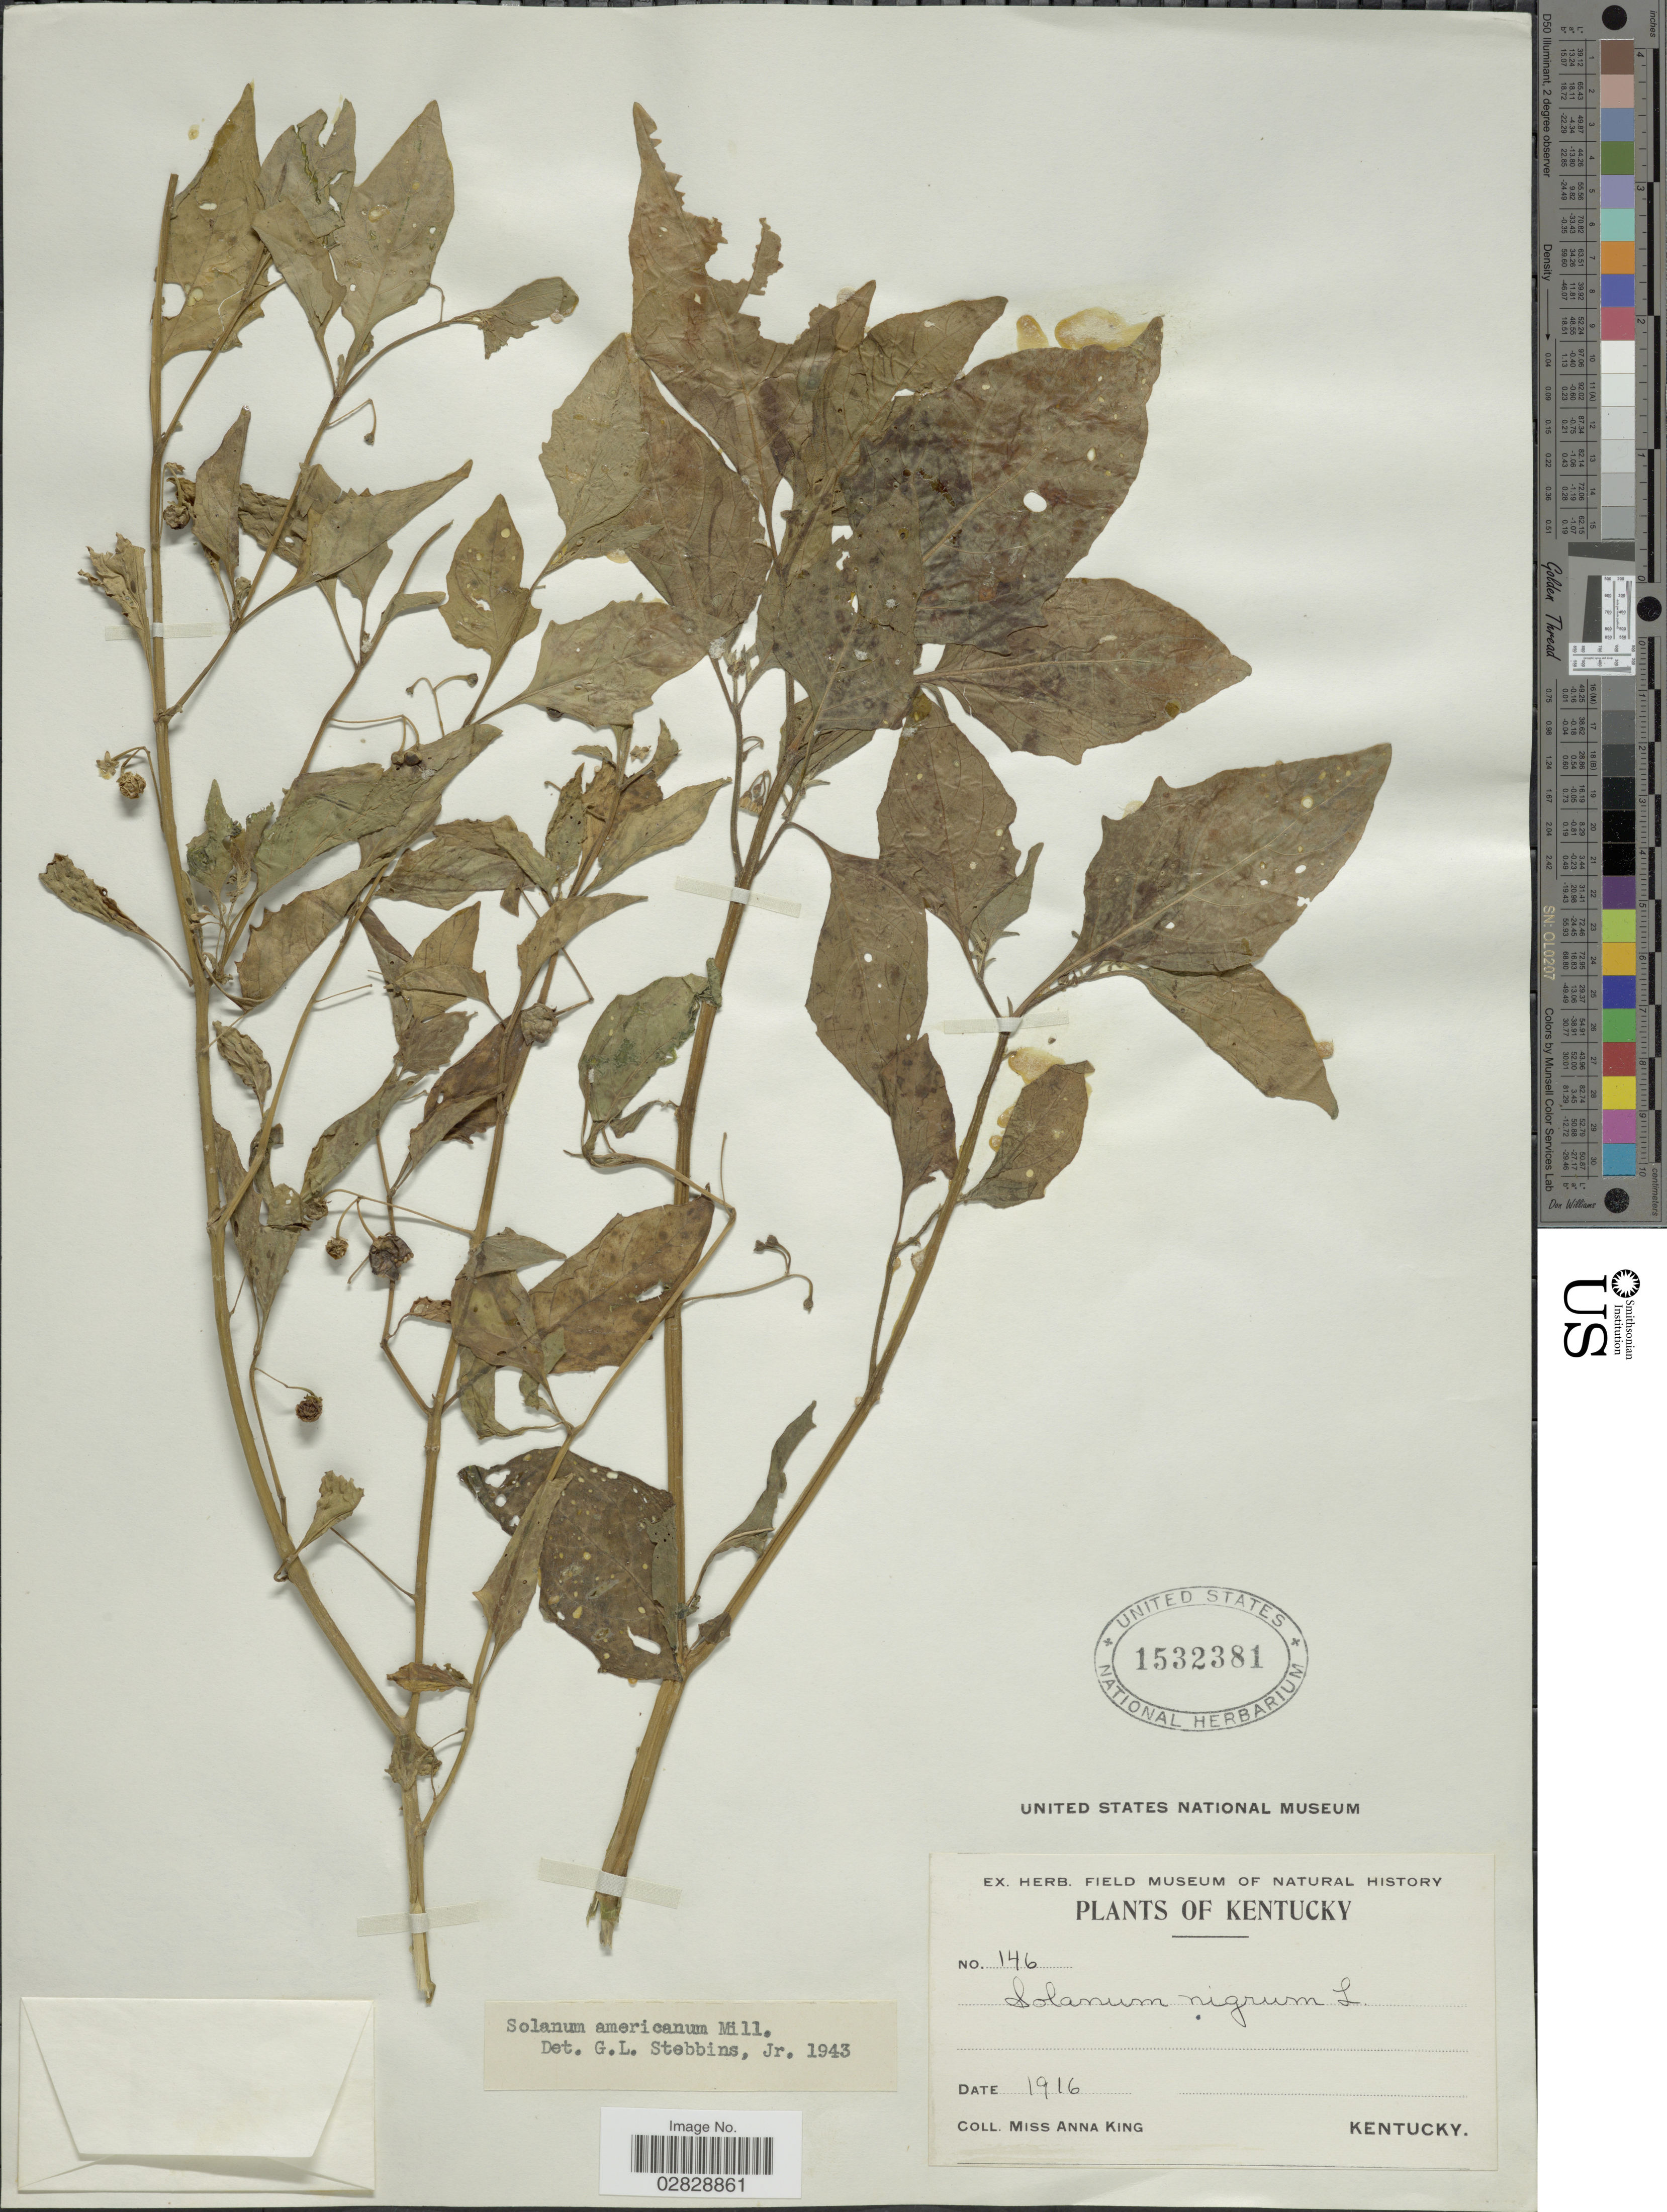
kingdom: Plantae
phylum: Tracheophyta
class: Magnoliopsida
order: Solanales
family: Solanaceae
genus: Solanum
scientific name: Solanum emulans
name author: Raf.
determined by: Knapp, S. D.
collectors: A. King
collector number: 146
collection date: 1916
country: United States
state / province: Kentucky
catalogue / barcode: US 1532381